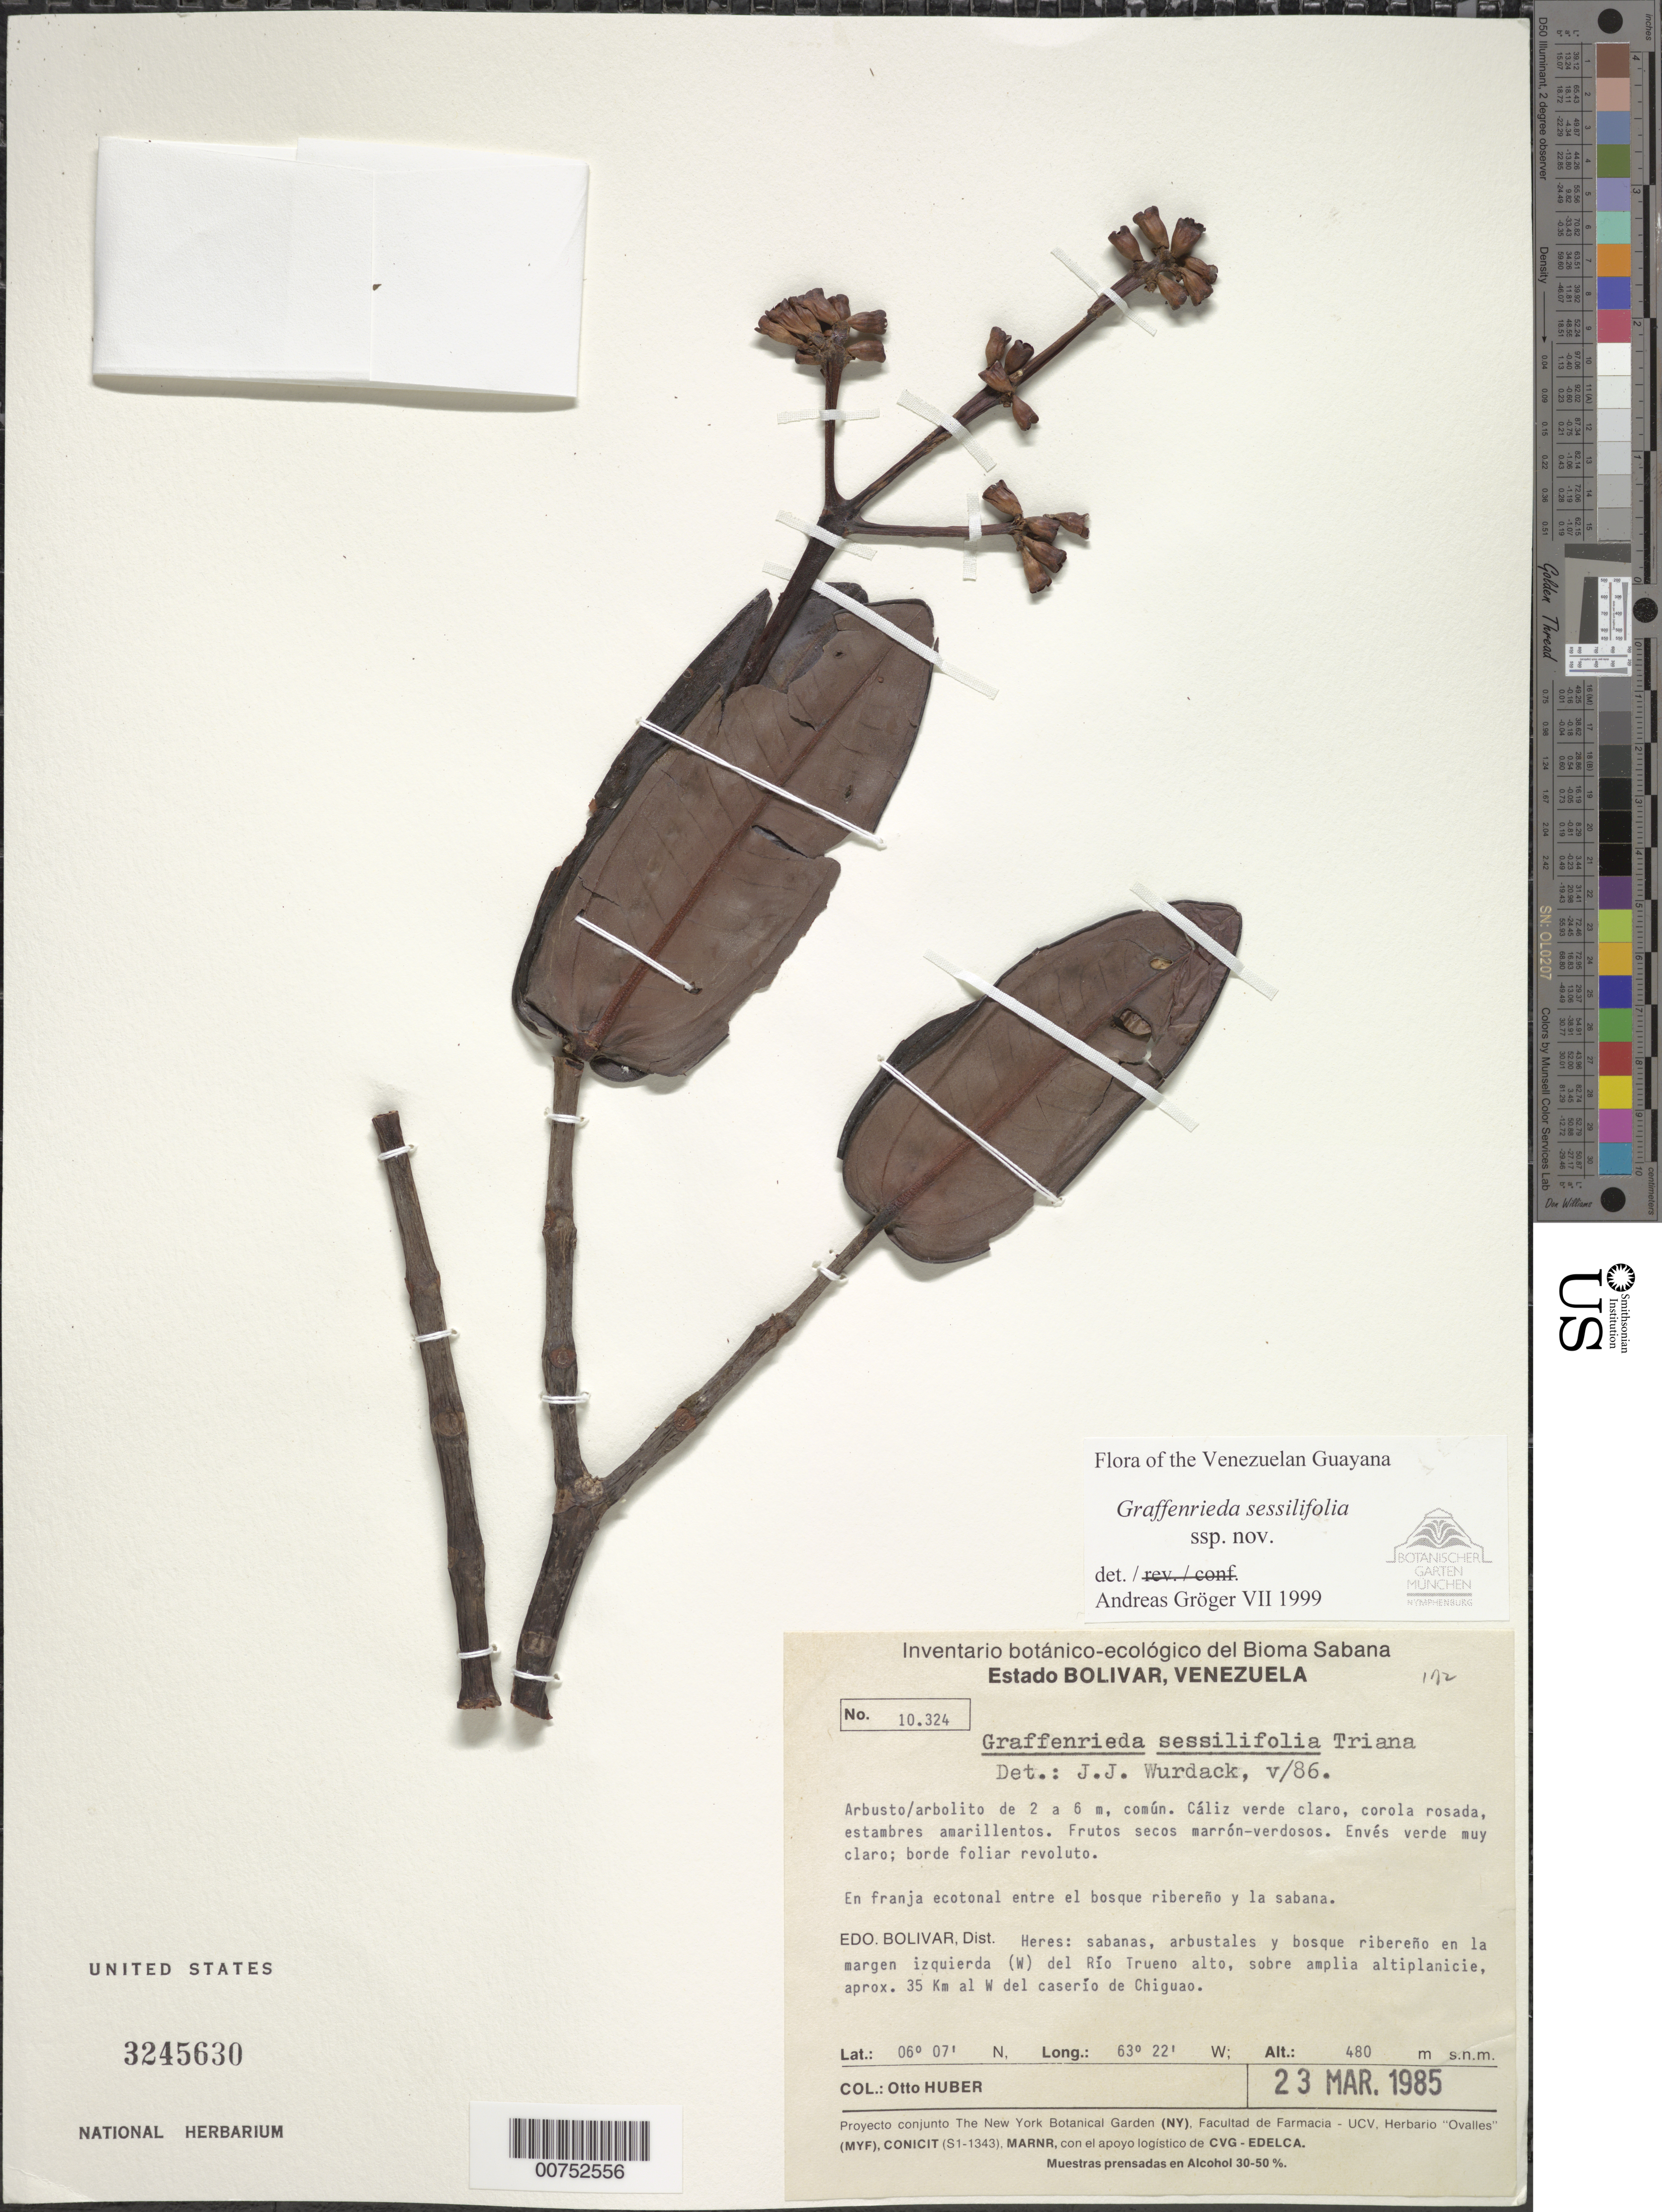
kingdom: Plantae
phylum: Tracheophyta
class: Magnoliopsida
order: Myrtales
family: Melastomataceae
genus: Graffenrieda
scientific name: Graffenrieda sessilifolia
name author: Triana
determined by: Gröger, A.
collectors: O. Huber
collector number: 10324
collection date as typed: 23-Mar-85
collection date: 1985-03-23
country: Venezuela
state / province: Bolívar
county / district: Heres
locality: Río Trueno, 35 km W del caserío de Chiguao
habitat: Franja ecotonal entre el bosque ribereno y la sabana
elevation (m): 480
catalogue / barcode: US 3245630